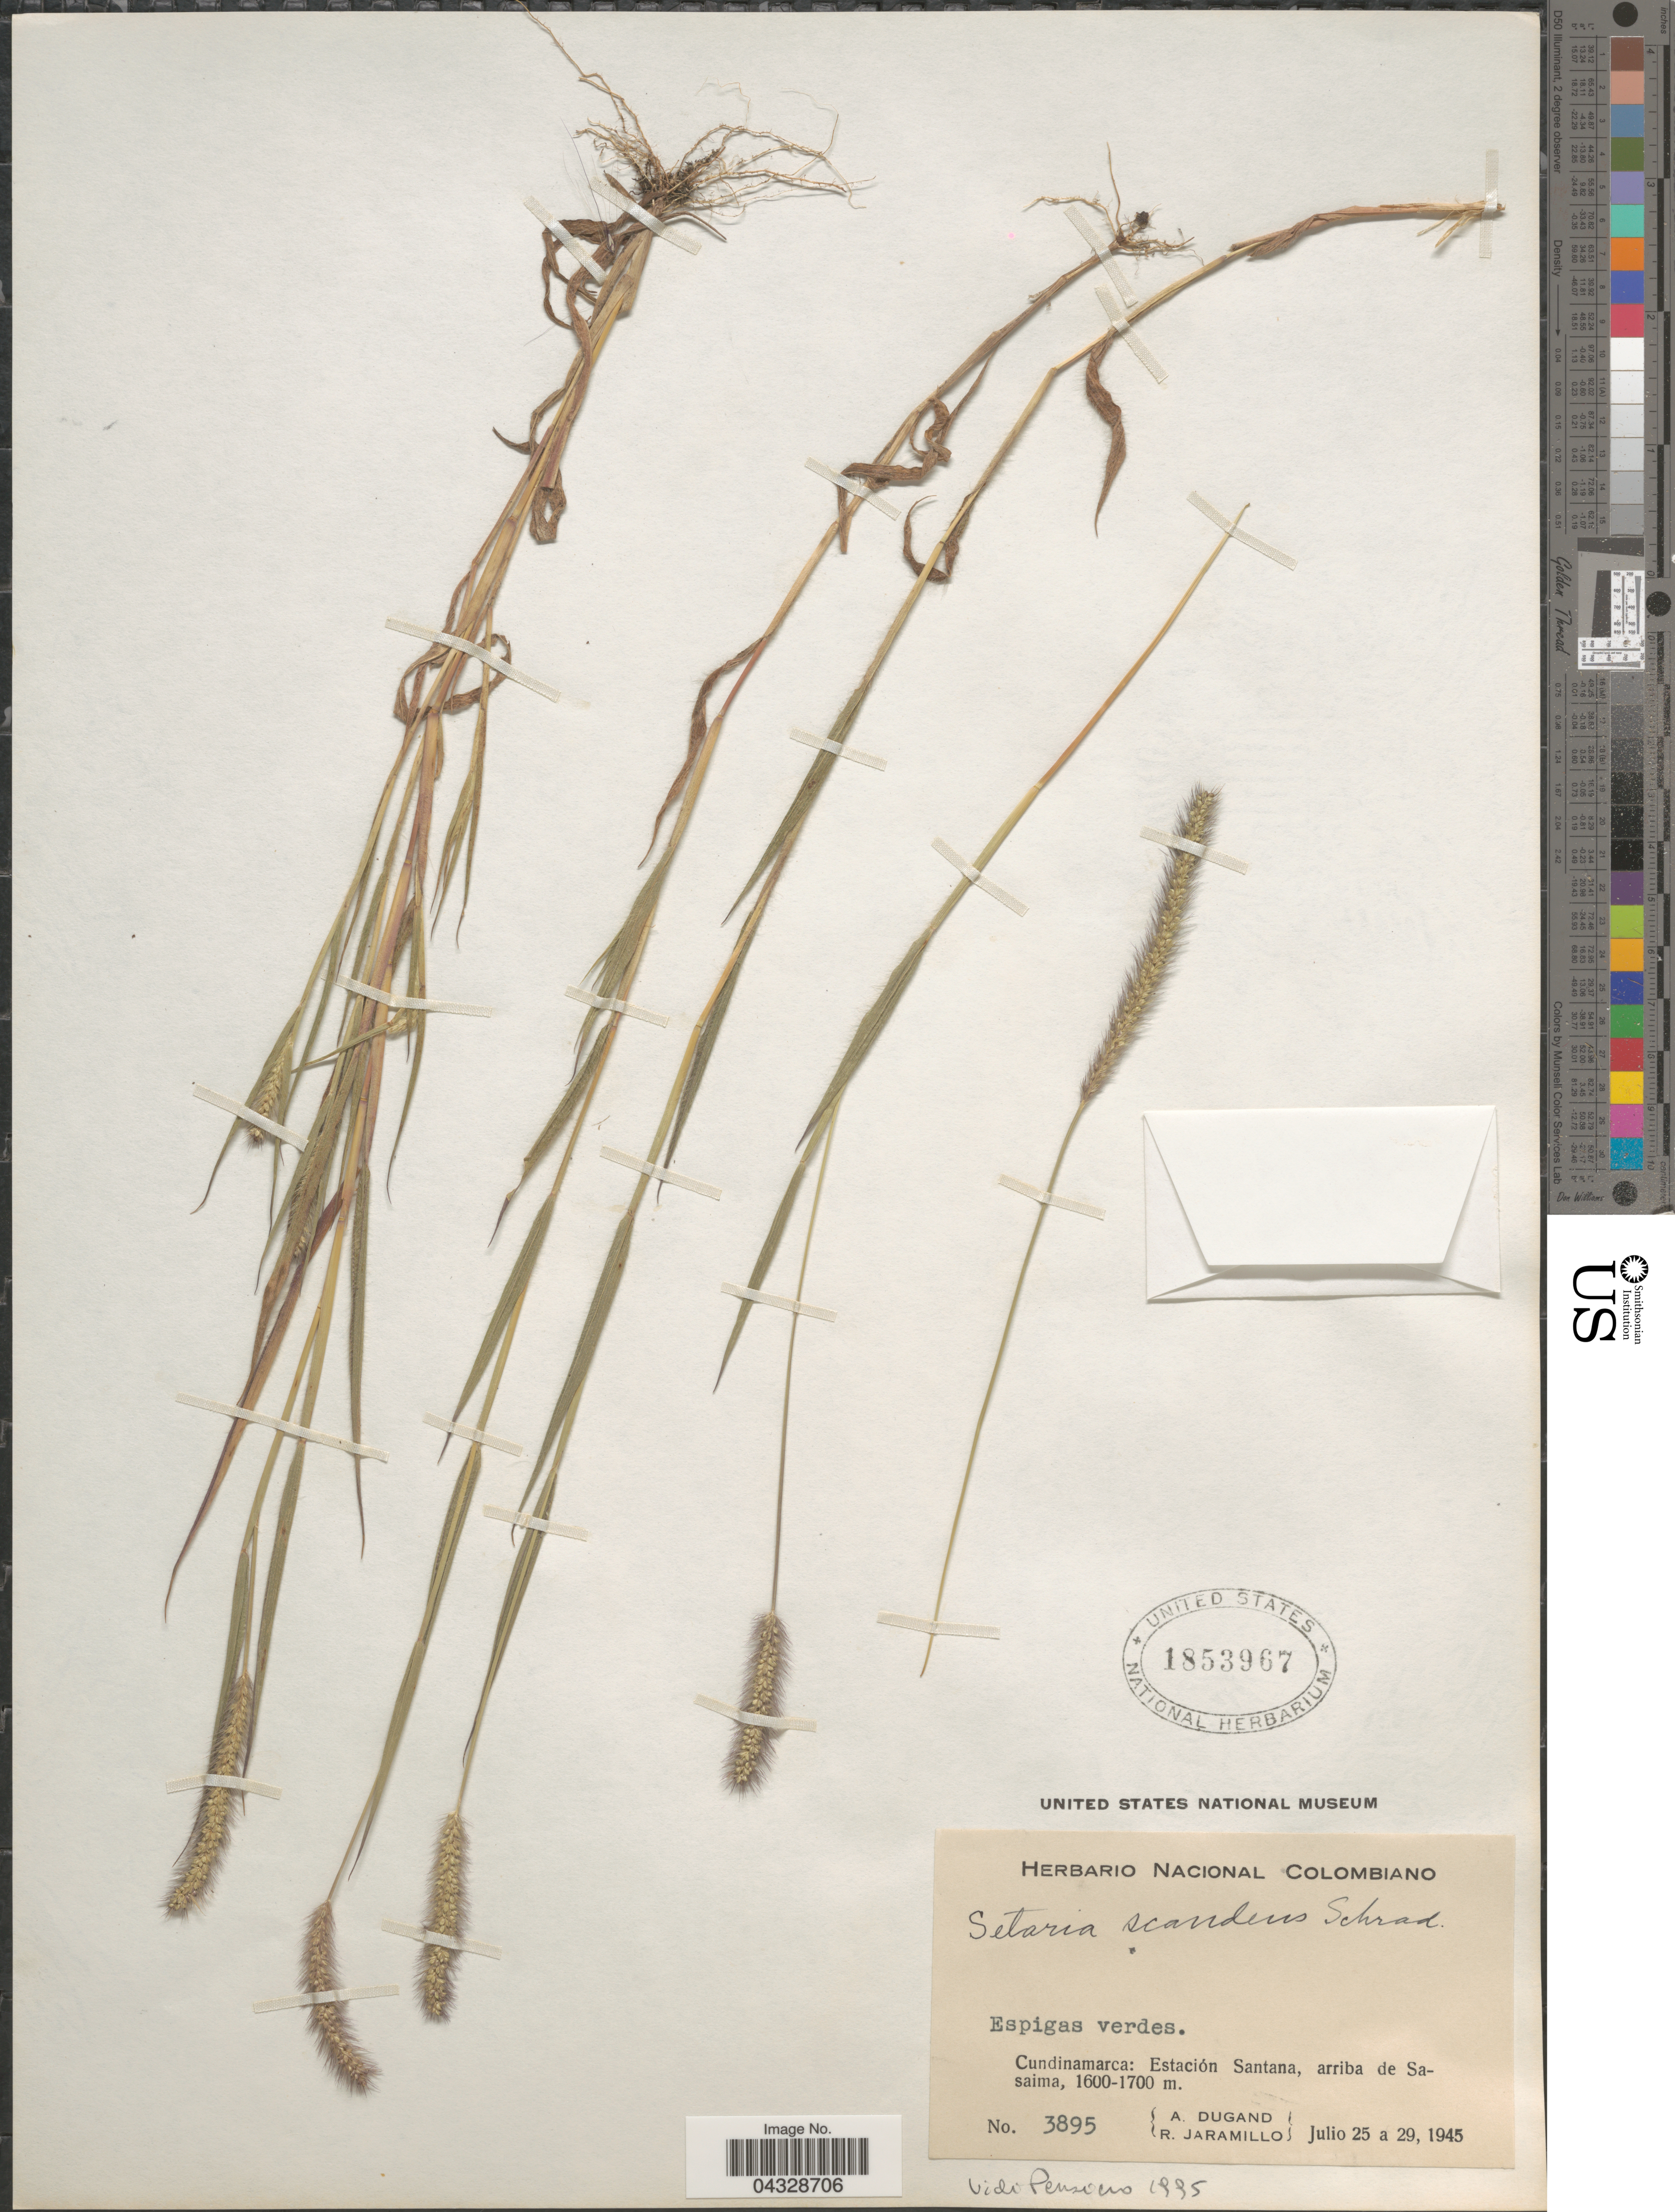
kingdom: Plantae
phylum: Tracheophyta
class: Liliopsida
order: Poales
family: Poaceae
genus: Setaria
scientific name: Setaria scandens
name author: Schrad. ex Schult.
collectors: A. Dugand & R. Jaramillo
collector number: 3895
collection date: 1945-07-25/1945-07-29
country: Colombia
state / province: Cundinamarca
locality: Estación Santana, arriba de Sasaima.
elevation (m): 1600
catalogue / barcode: US 1853967